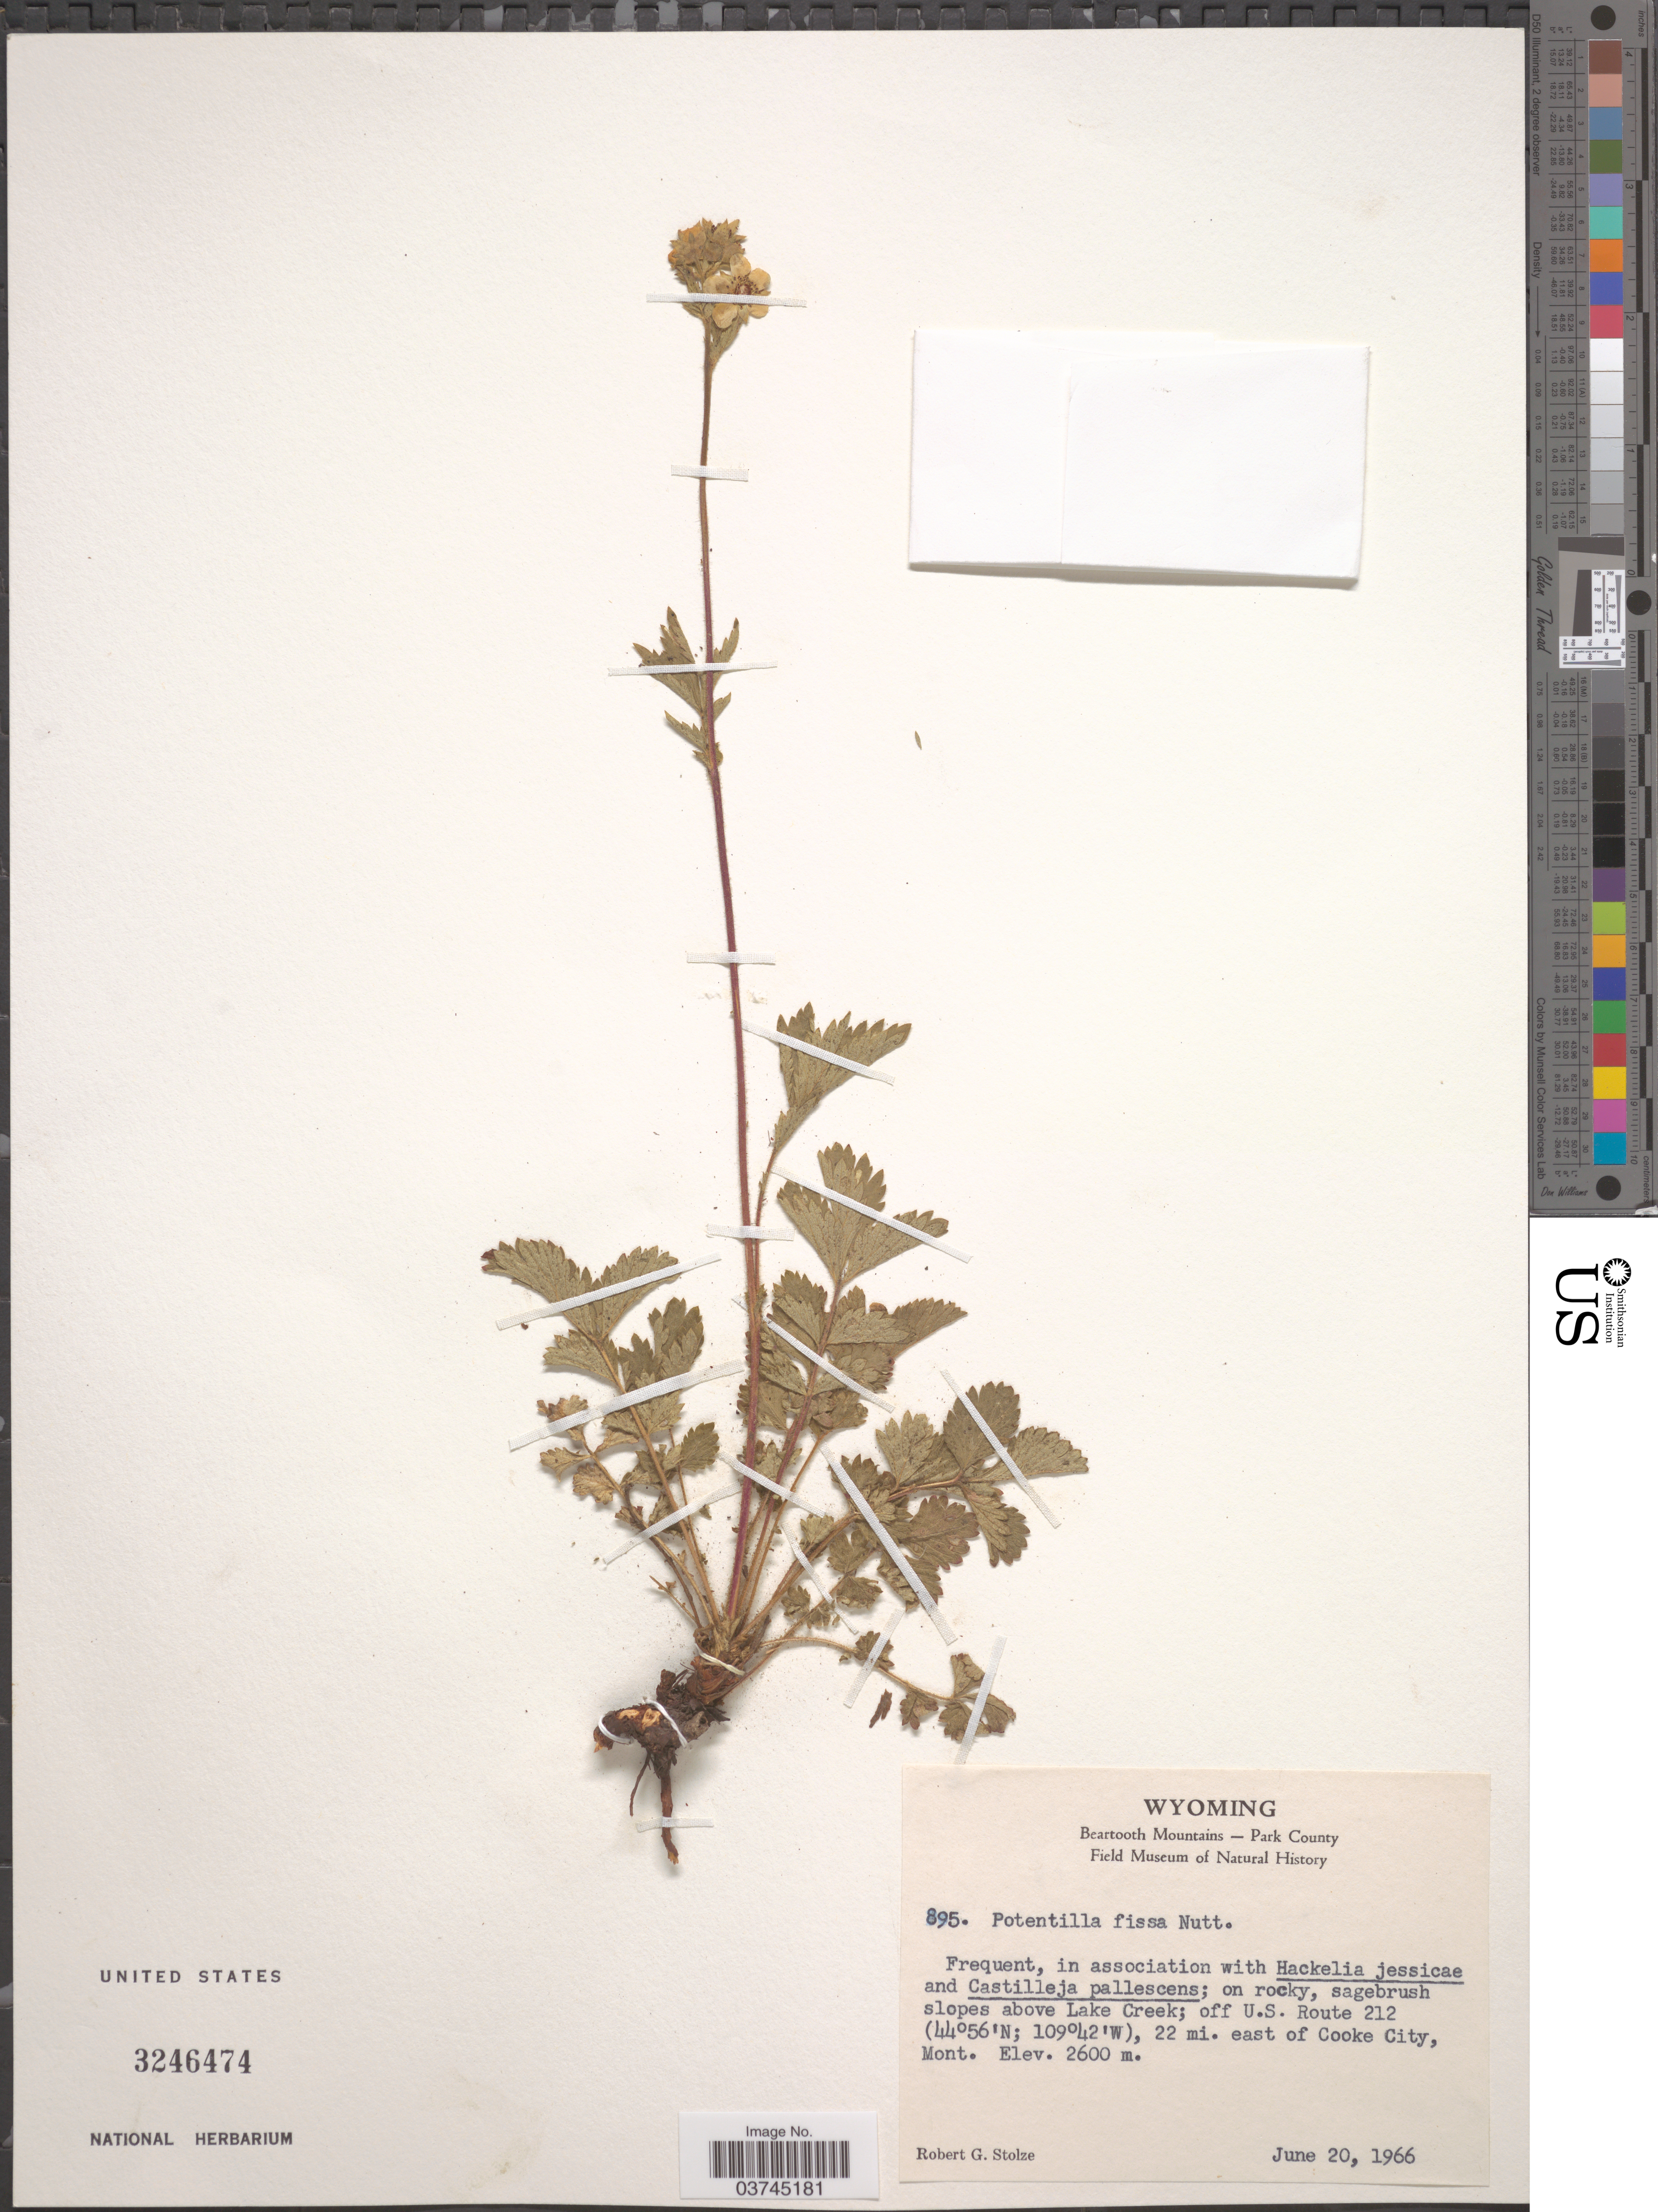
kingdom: Plantae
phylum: Tracheophyta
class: Magnoliopsida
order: Rosales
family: Rosaceae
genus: Drymocallis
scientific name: Drymocallis fissa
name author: (Nutt.) Rydb.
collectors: R. G. Stolze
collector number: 895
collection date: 1966-06-20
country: United States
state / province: Montana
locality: Beartooth Mountains - Park County. On rocky, sagebrush slopes above Lake Creek; off U.S. Route 212, 22 mi. east of Cooke City.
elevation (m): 2600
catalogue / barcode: US 3246474